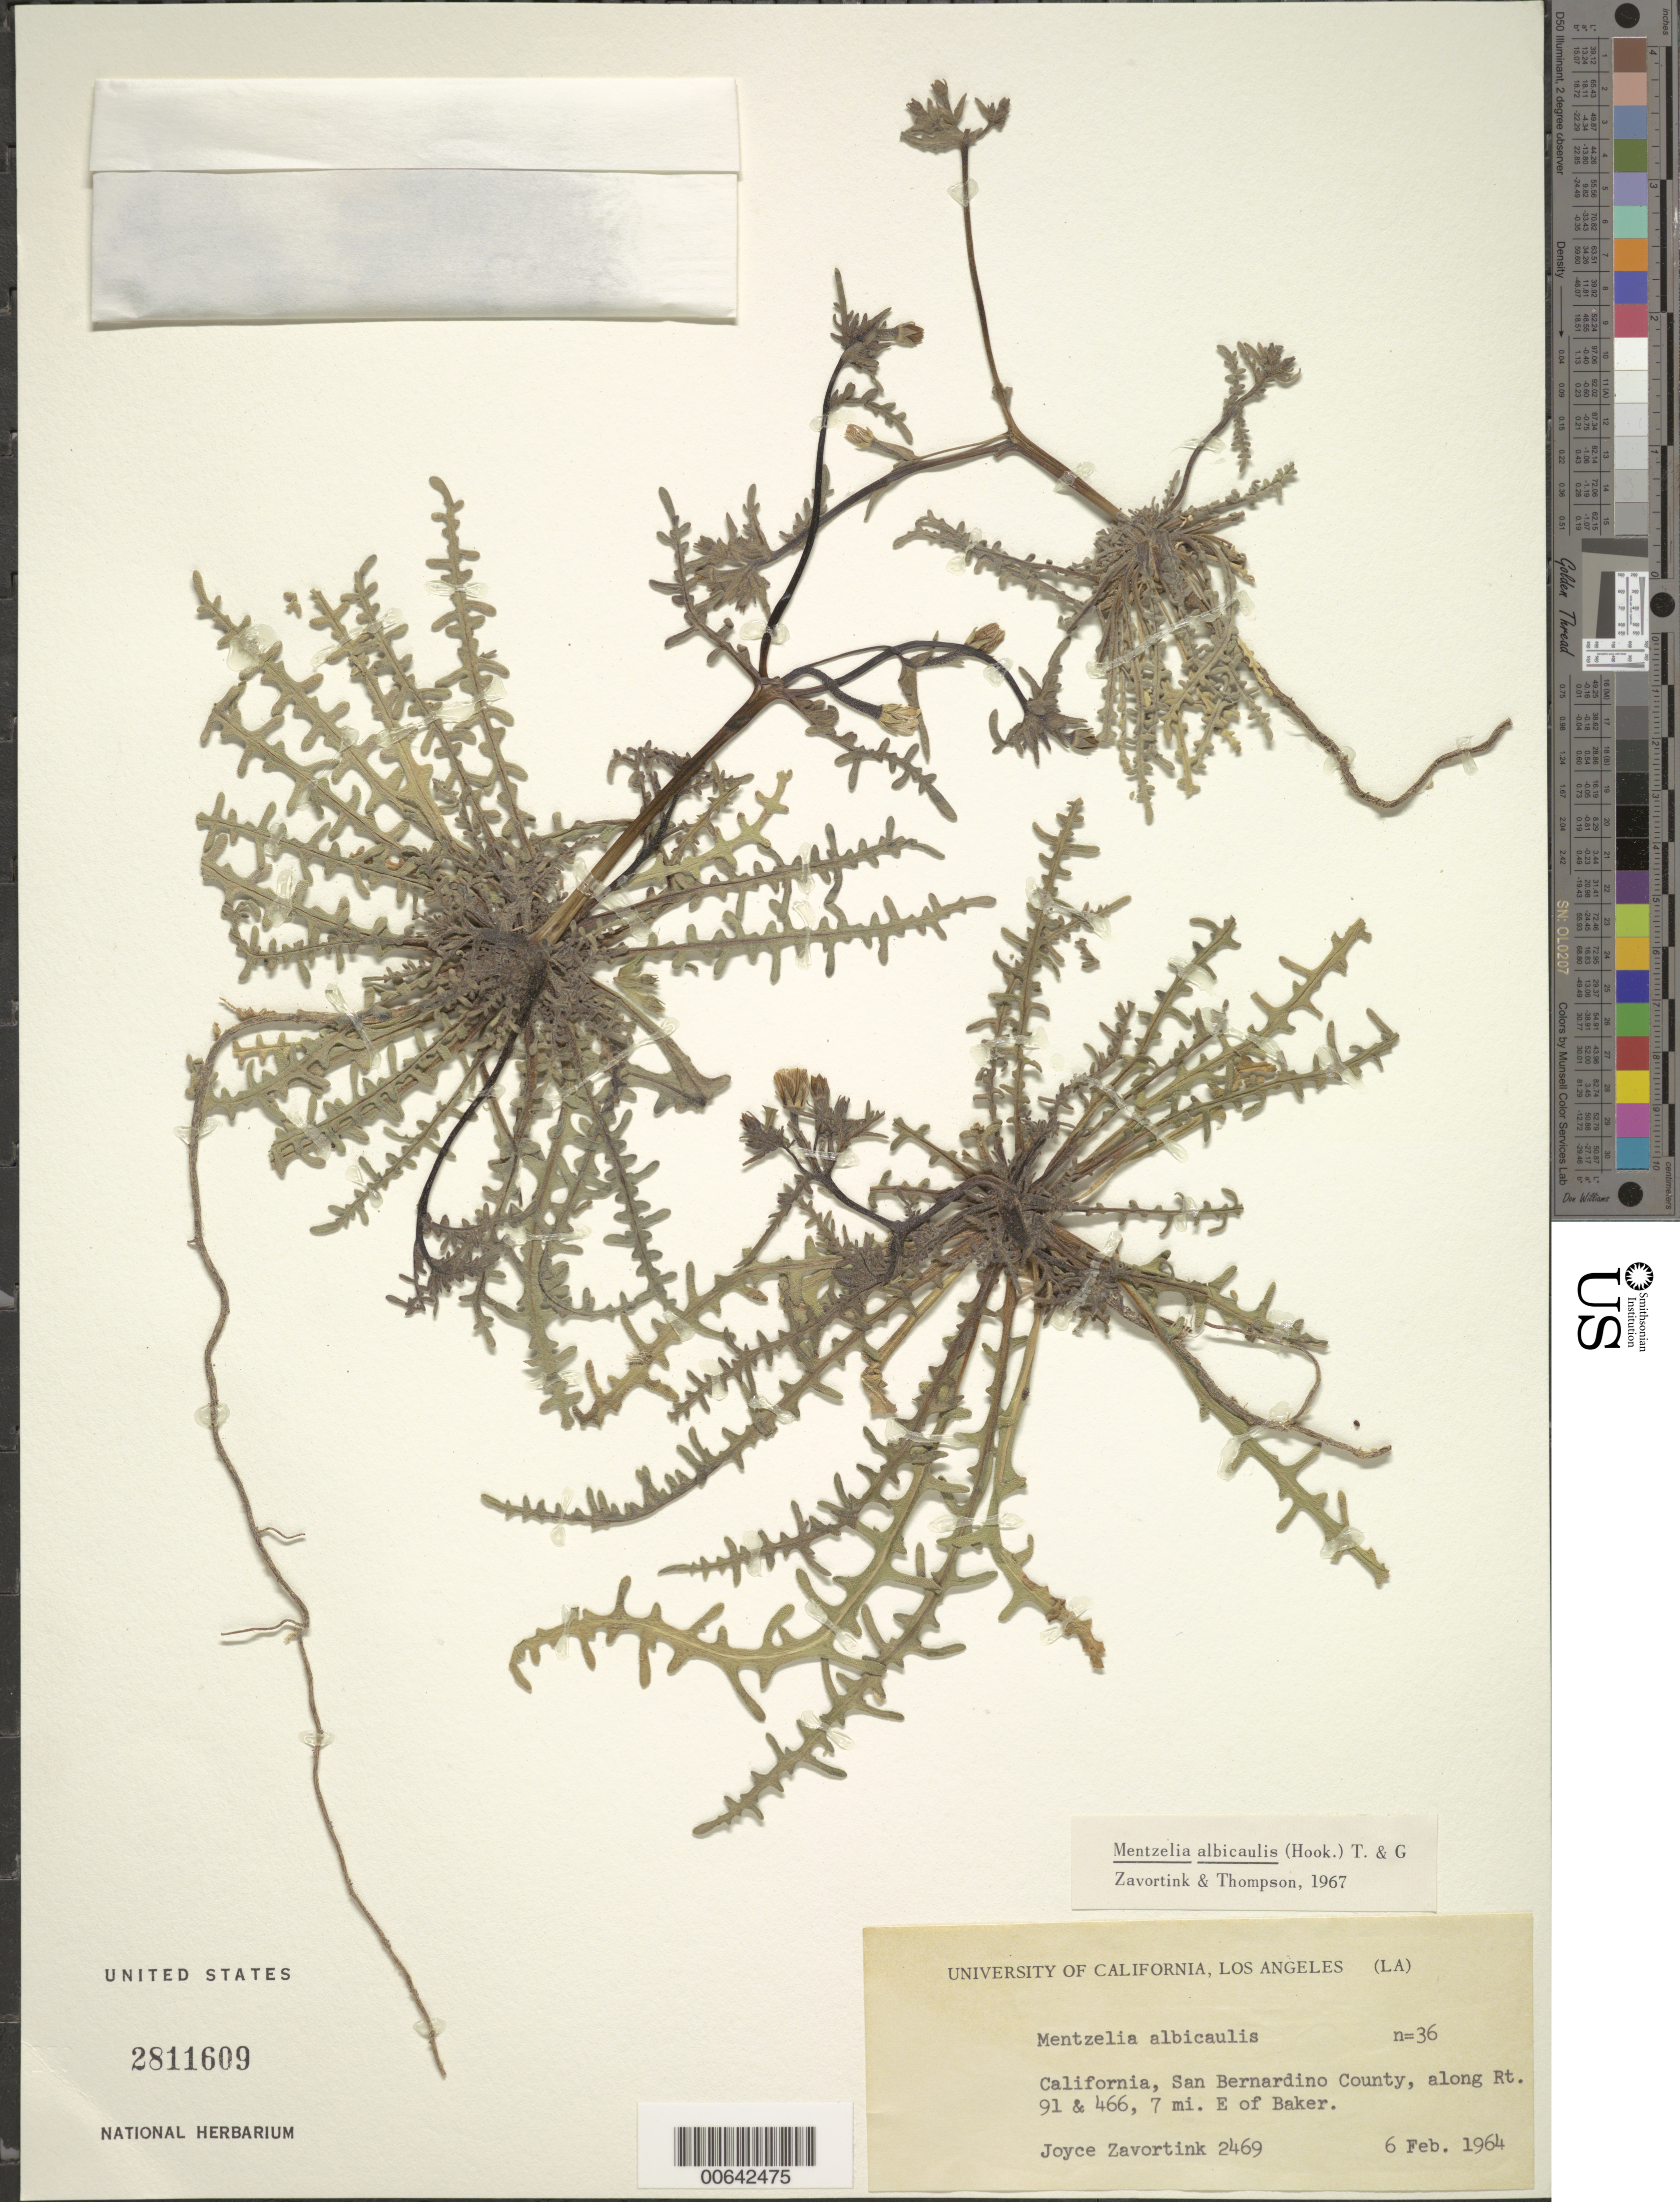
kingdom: Plantae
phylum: Tracheophyta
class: Magnoliopsida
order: Cornales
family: Loasaceae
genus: Mentzelia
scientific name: Mentzelia albicaulis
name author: (Douglas ex Hook.) Douglas ex Torr. & A. Gray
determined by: Zavortink, J. E.; Thompson, H. J.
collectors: J. E. Zavortink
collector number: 2469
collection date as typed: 06 Feb 1964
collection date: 1964-02-06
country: United States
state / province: California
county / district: San Bernardino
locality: Along Rt. 91 &466, 7 mi. E of Baker.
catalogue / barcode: US 2811609